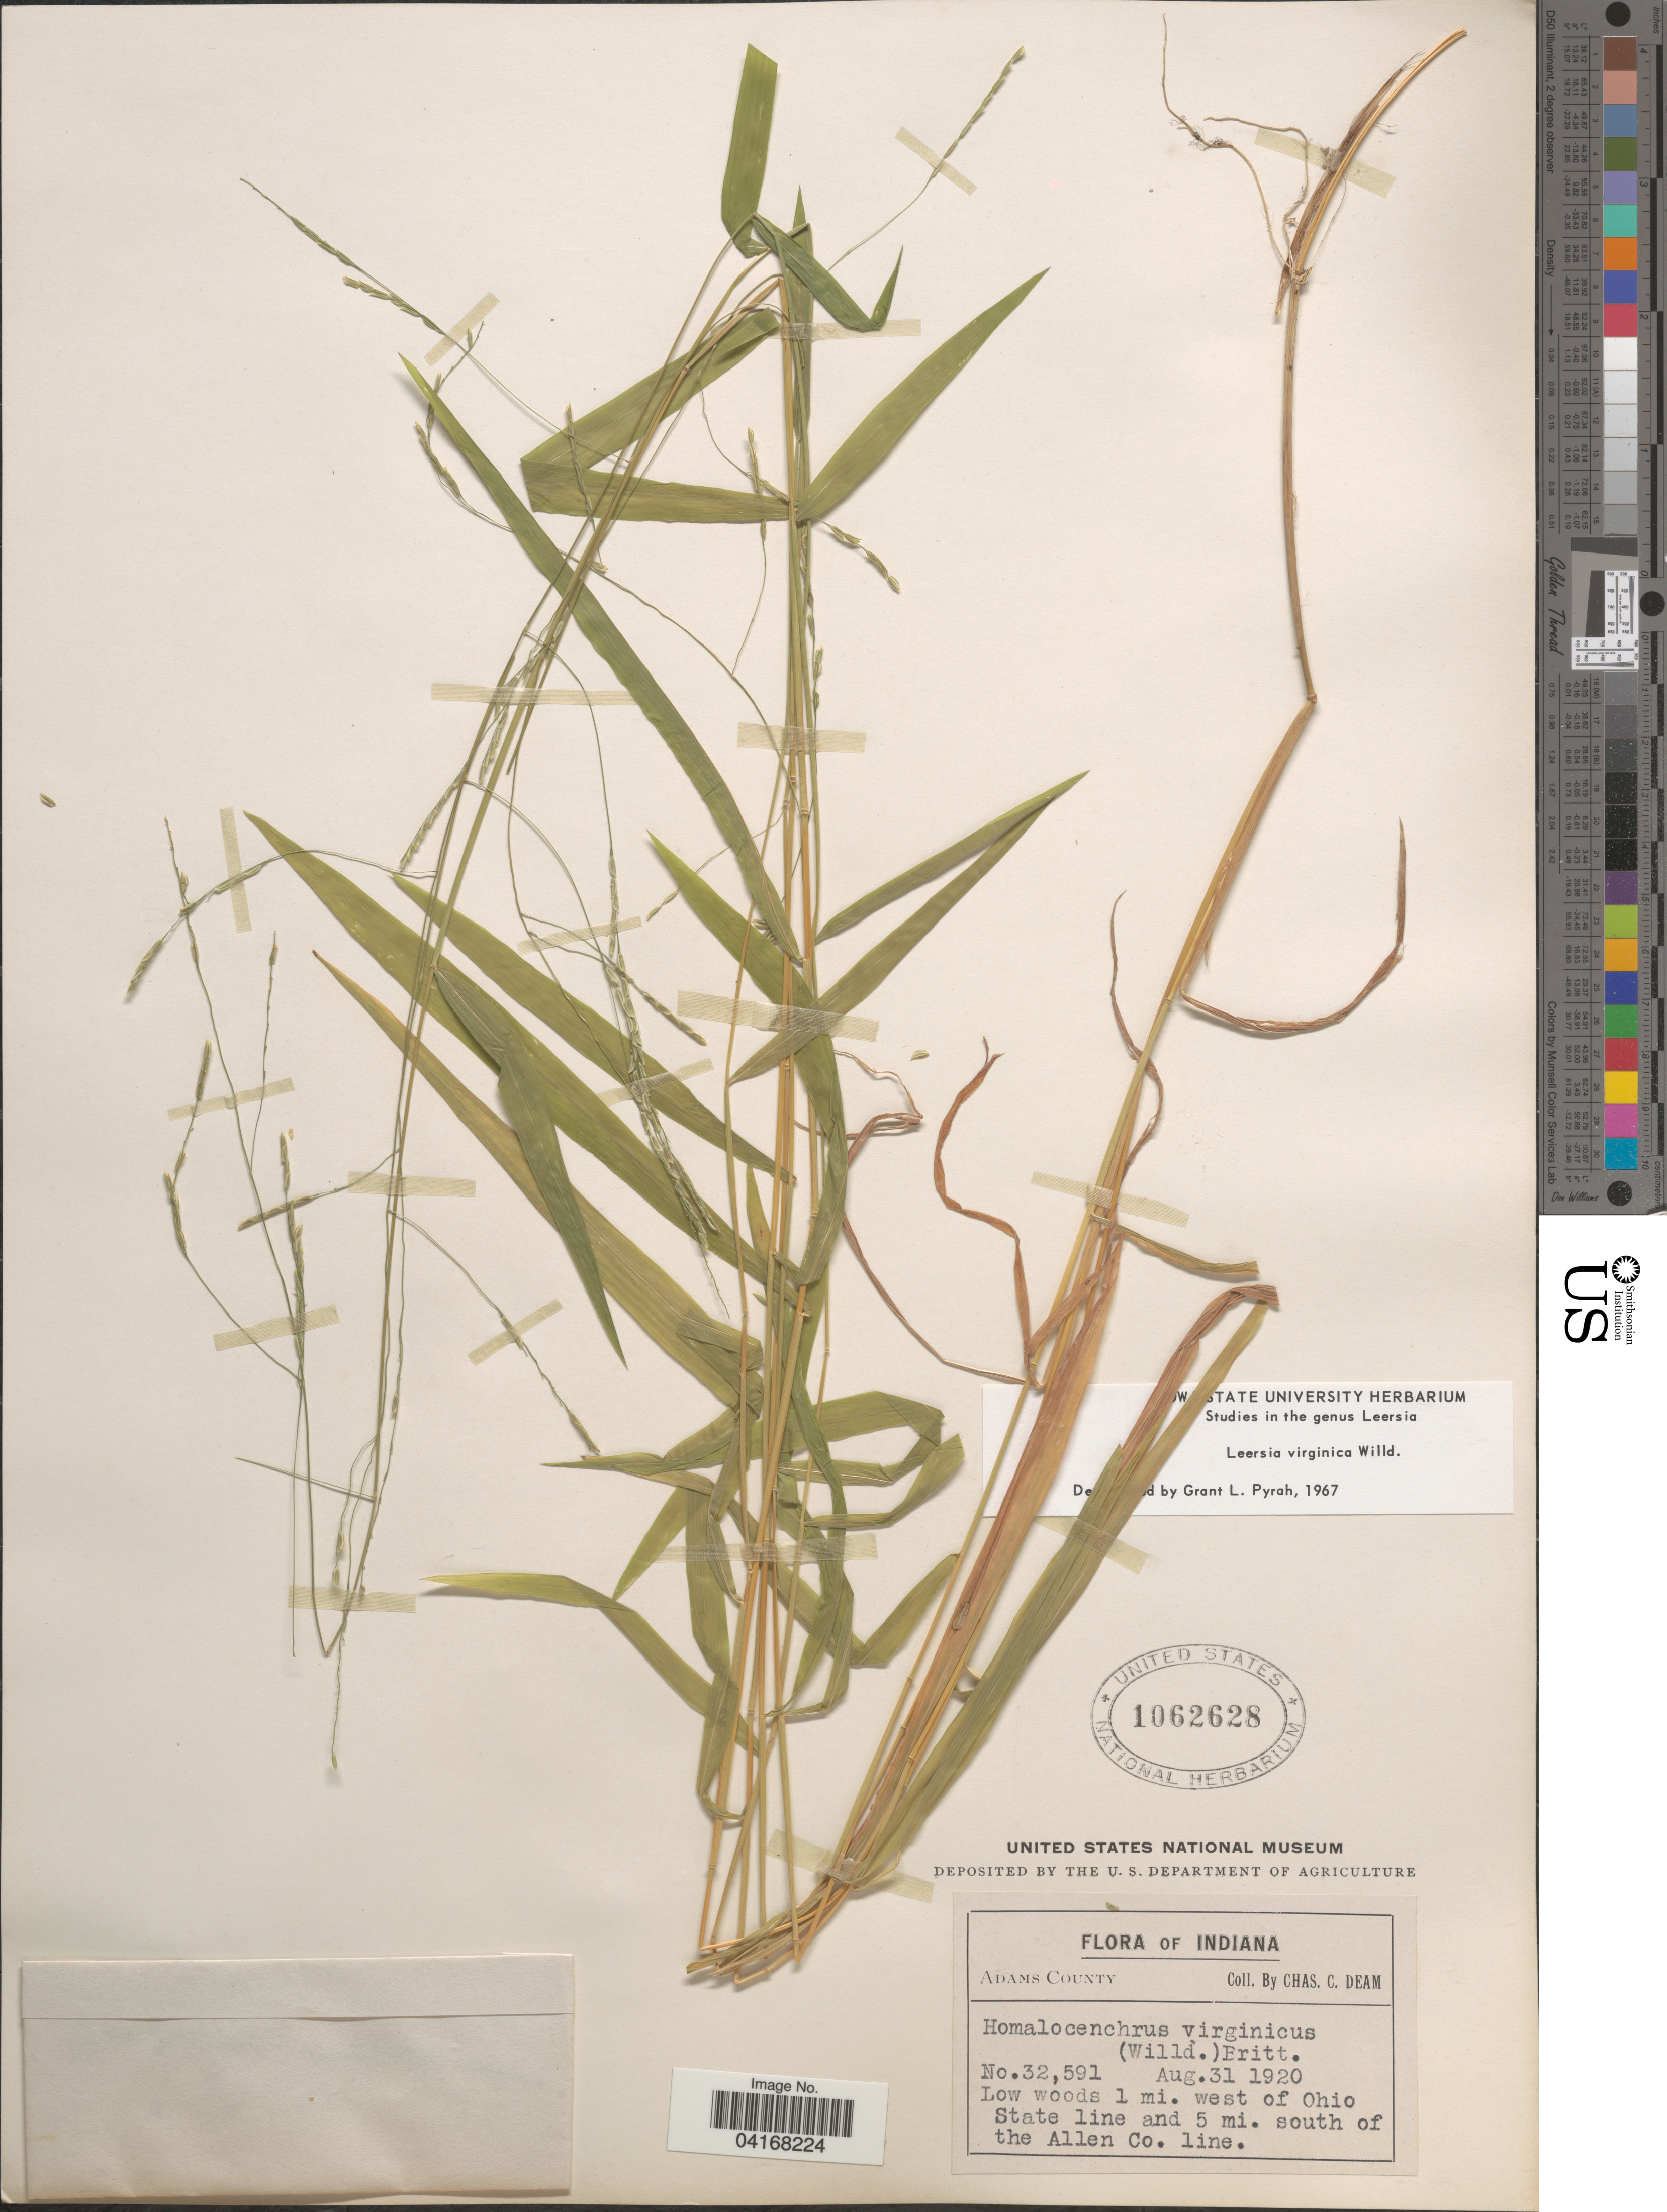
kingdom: Plantae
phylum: Tracheophyta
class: Liliopsida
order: Poales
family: Poaceae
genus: Leersia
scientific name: Leersia virginica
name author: Willd.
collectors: C. C. Deam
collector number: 32591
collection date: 1920-08-31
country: United States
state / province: Indiana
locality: Adams County. Low woods 1 mi. west of Ohio State line and 5 mi. south of the Allen Co. line.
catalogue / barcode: US 1062628